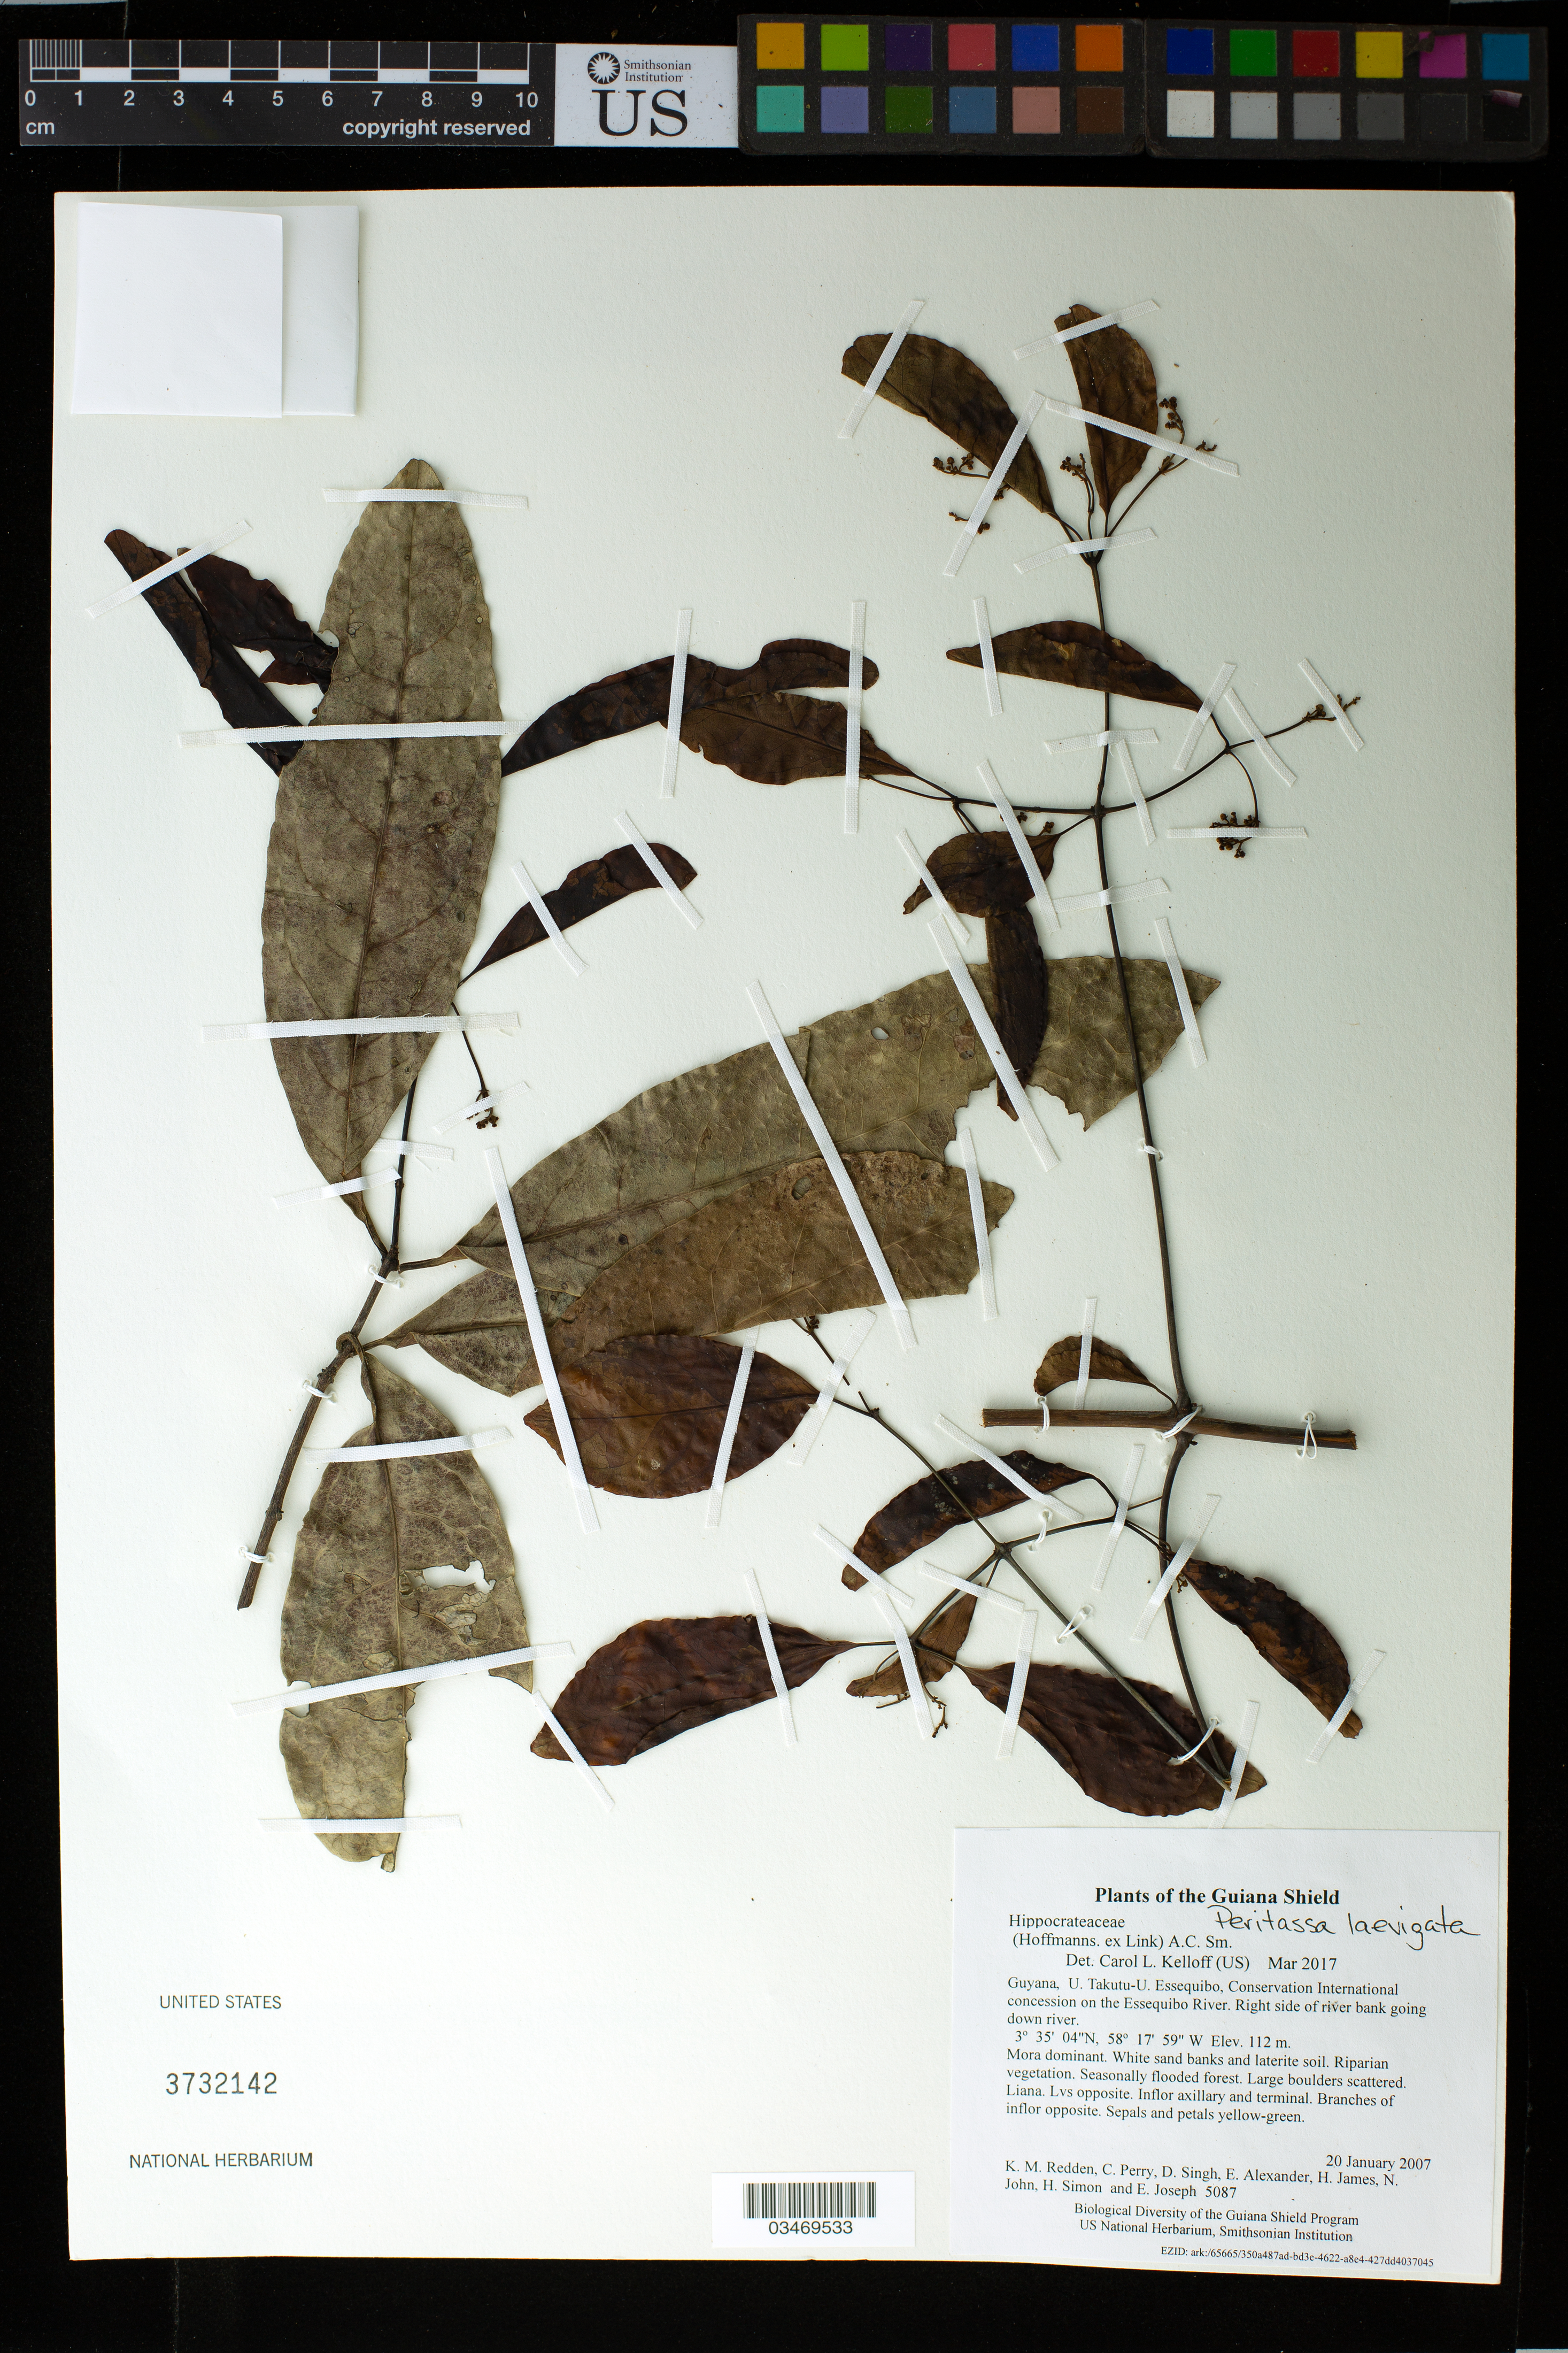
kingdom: Plantae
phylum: Tracheophyta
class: Magnoliopsida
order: Celastrales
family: Celastraceae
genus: Peritassa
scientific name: Peritassa laevigata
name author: (Hoffmanns. ex Link) A.C. Sm.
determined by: Kelloff, Carol L., (US), Smithsonian Institution - National Museum of Natural History (UNITED STATES)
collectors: K. M. Redden, C. Perry, D. Singh, E. Alexander, H. James, N. John, H. Simon & E. Joseph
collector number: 5087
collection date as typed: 20 January 2007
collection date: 2007-01-20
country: Guyana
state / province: U. Takutu-U. Essequibo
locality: Conservation International concession on the Essequibo River. Right side of river bank going down river.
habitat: Mora dominant. White sand banks and laterite soil. Riparian vegetation. Seasonally flooded forest. Large boulders scattered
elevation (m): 112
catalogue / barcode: US 3732142